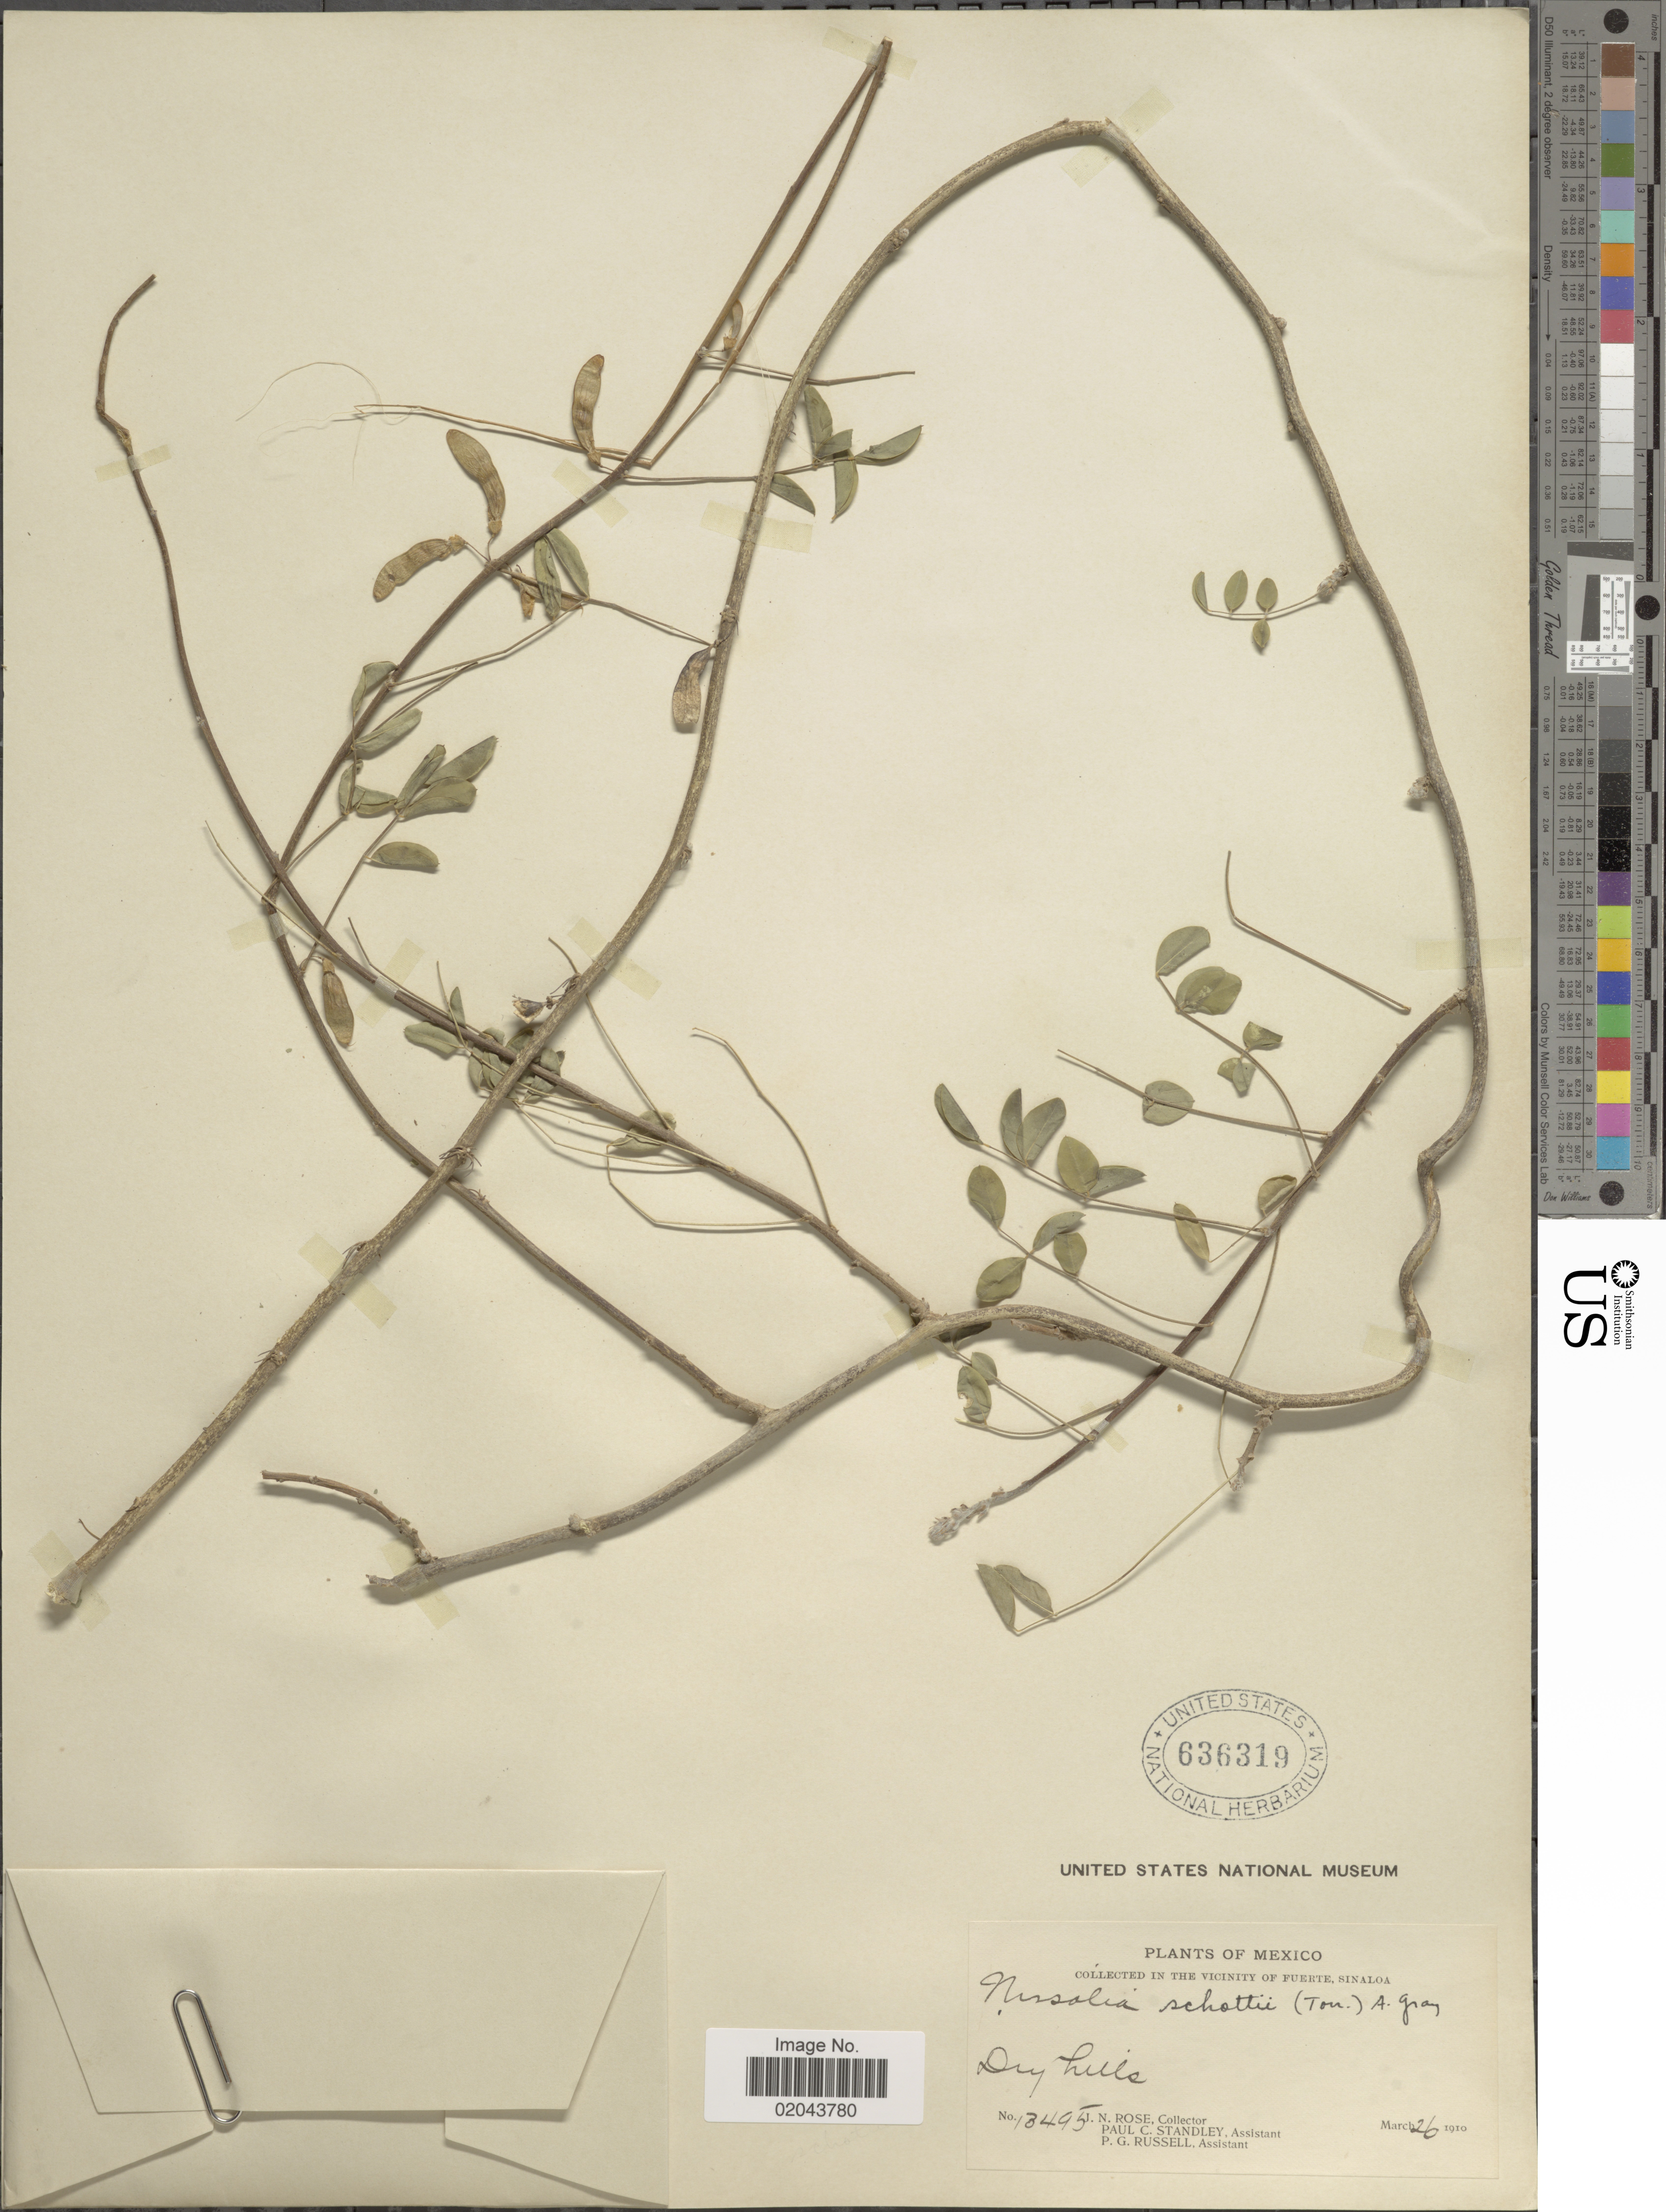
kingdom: Plantae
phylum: Tracheophyta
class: Magnoliopsida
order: Fabales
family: Fabaceae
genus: Nissolia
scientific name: Nissolia schottii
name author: A. Gray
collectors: J. N. Rose, P. C. Standley & P. G. Russell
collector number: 13495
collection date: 1910-03-26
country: Mexico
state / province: Sinaloa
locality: In the vicinity of Fuerte, dry hills.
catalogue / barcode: US 636319